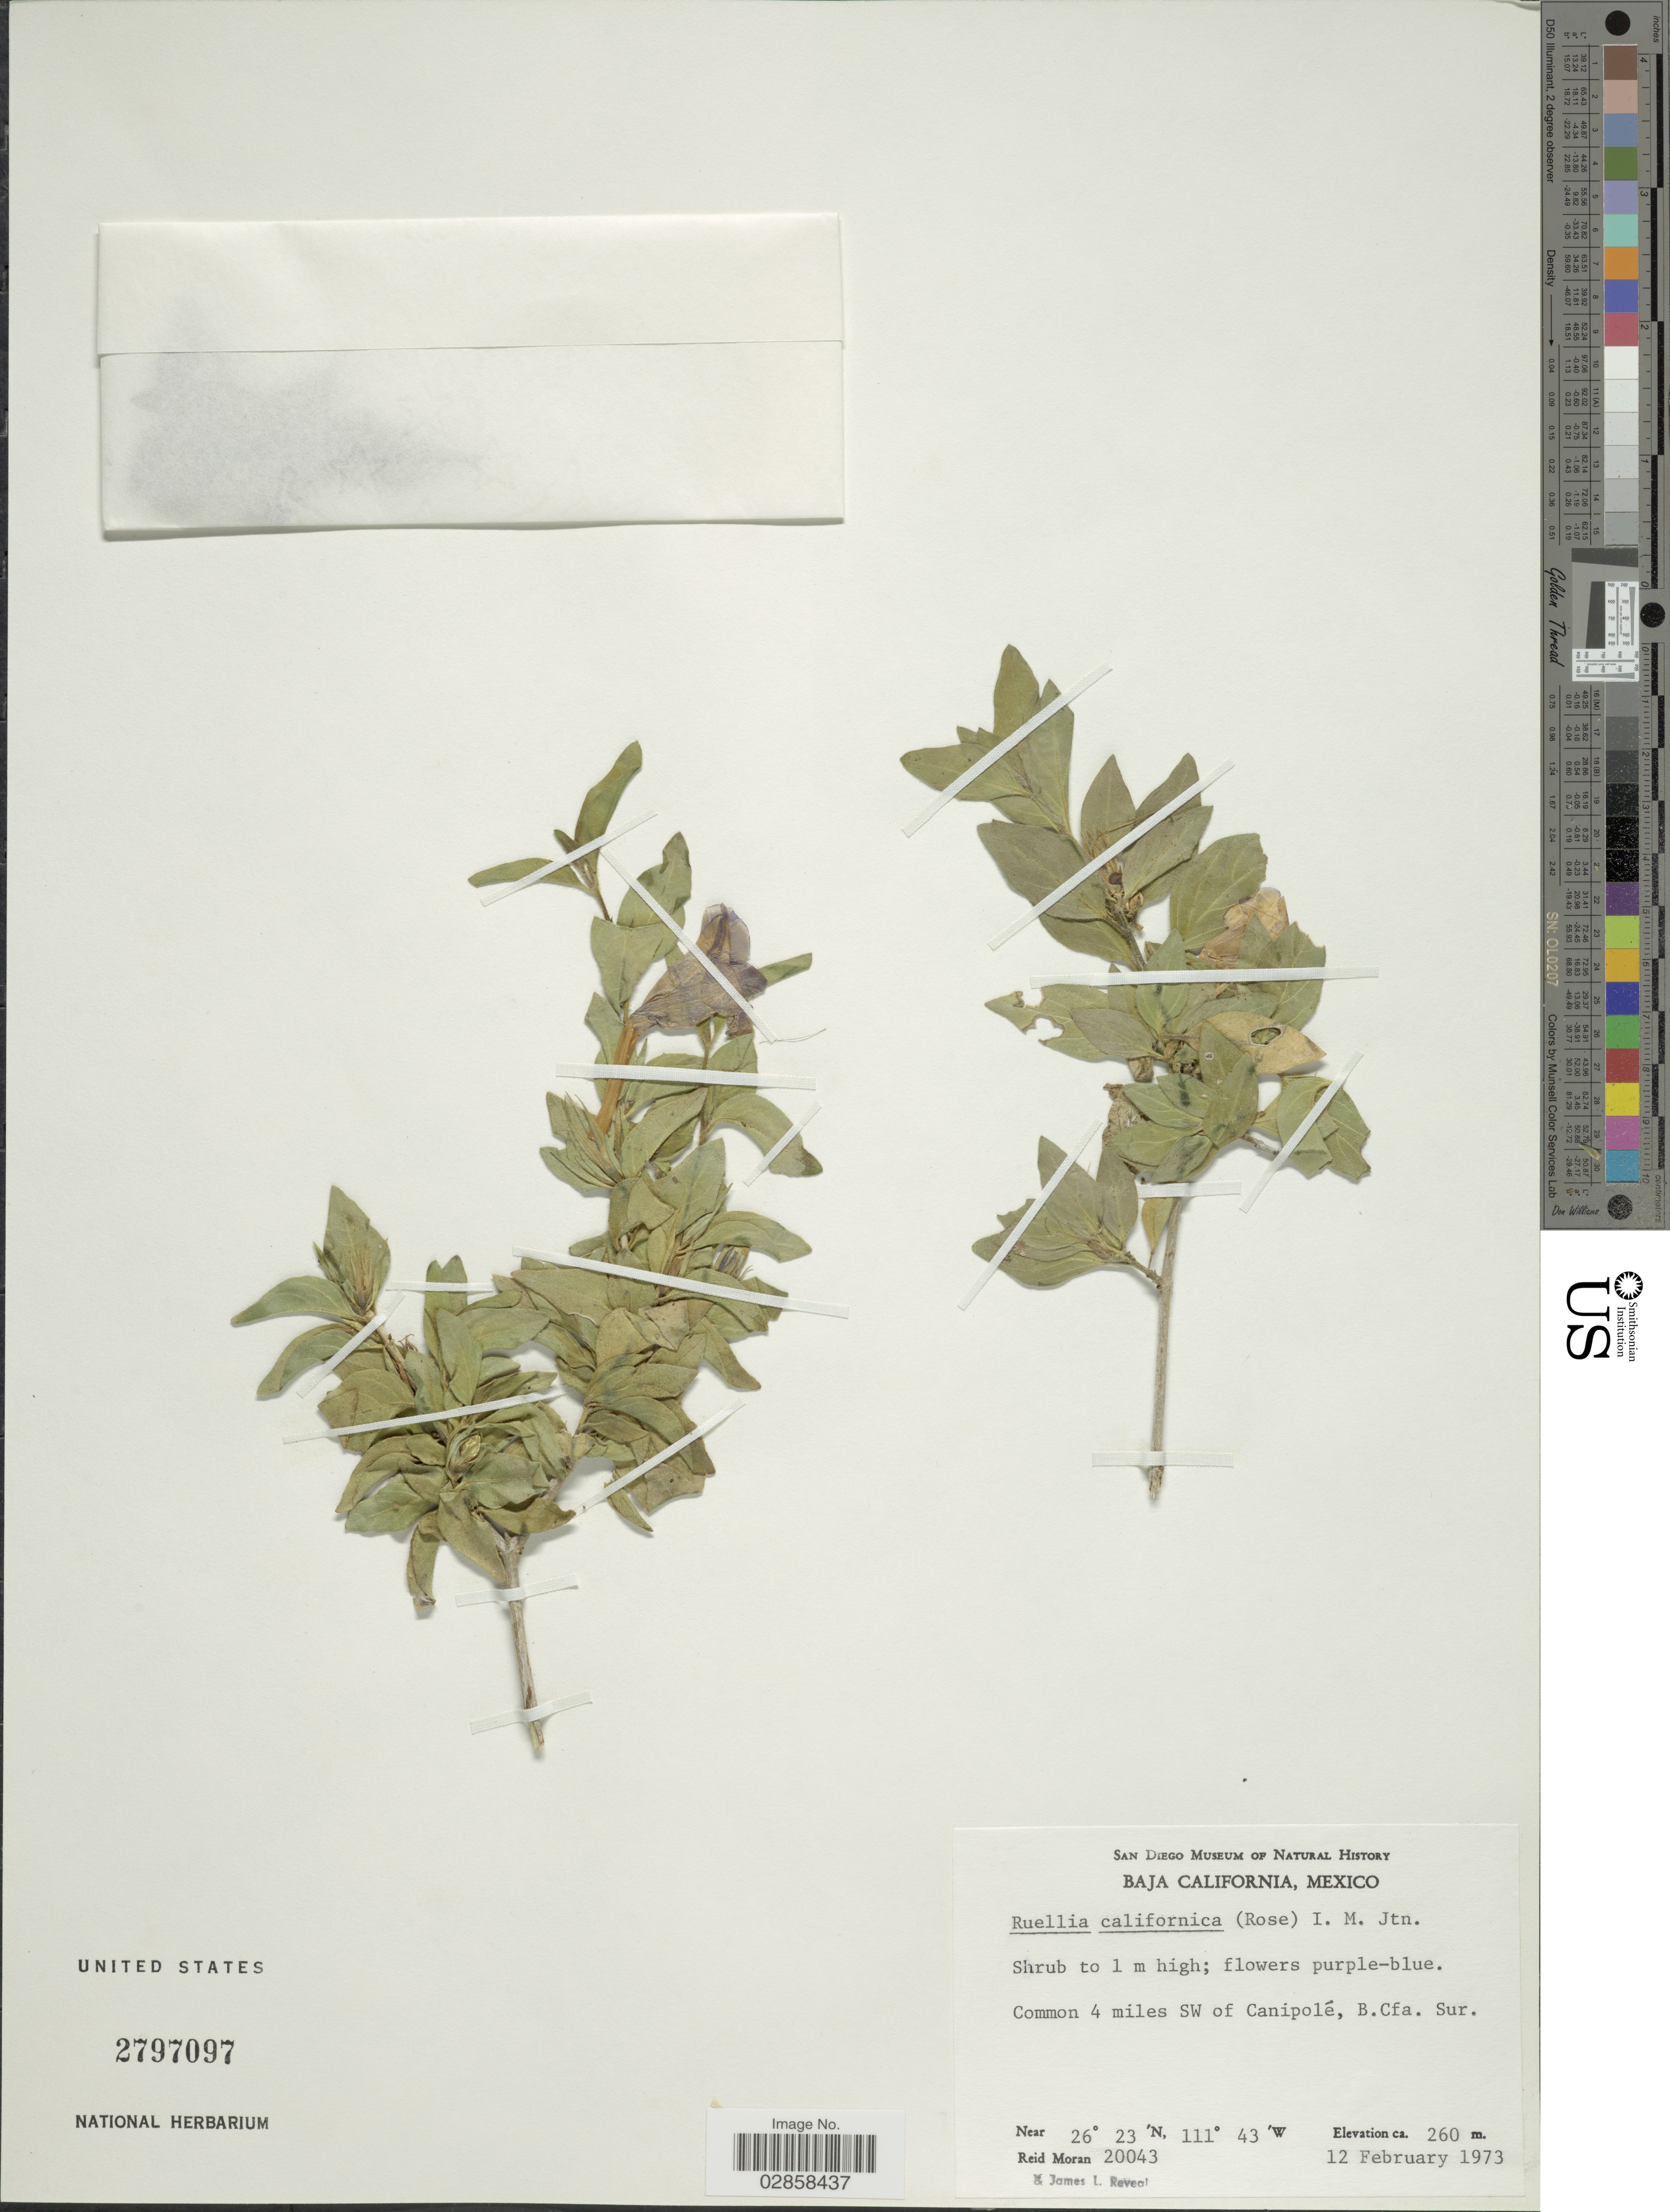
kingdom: Plantae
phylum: Tracheophyta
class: Magnoliopsida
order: Lamiales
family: Acanthaceae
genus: Ruellia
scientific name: Ruellia californica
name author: (Rose) I.M. Johnst.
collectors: R. V. Moran & J. L. Reveal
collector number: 20043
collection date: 1973-02-12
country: Mexico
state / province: Baja California Sur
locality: Common 4 miles SW of Canipolé, B. Cfa. Sur.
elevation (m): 260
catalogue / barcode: US 2797097